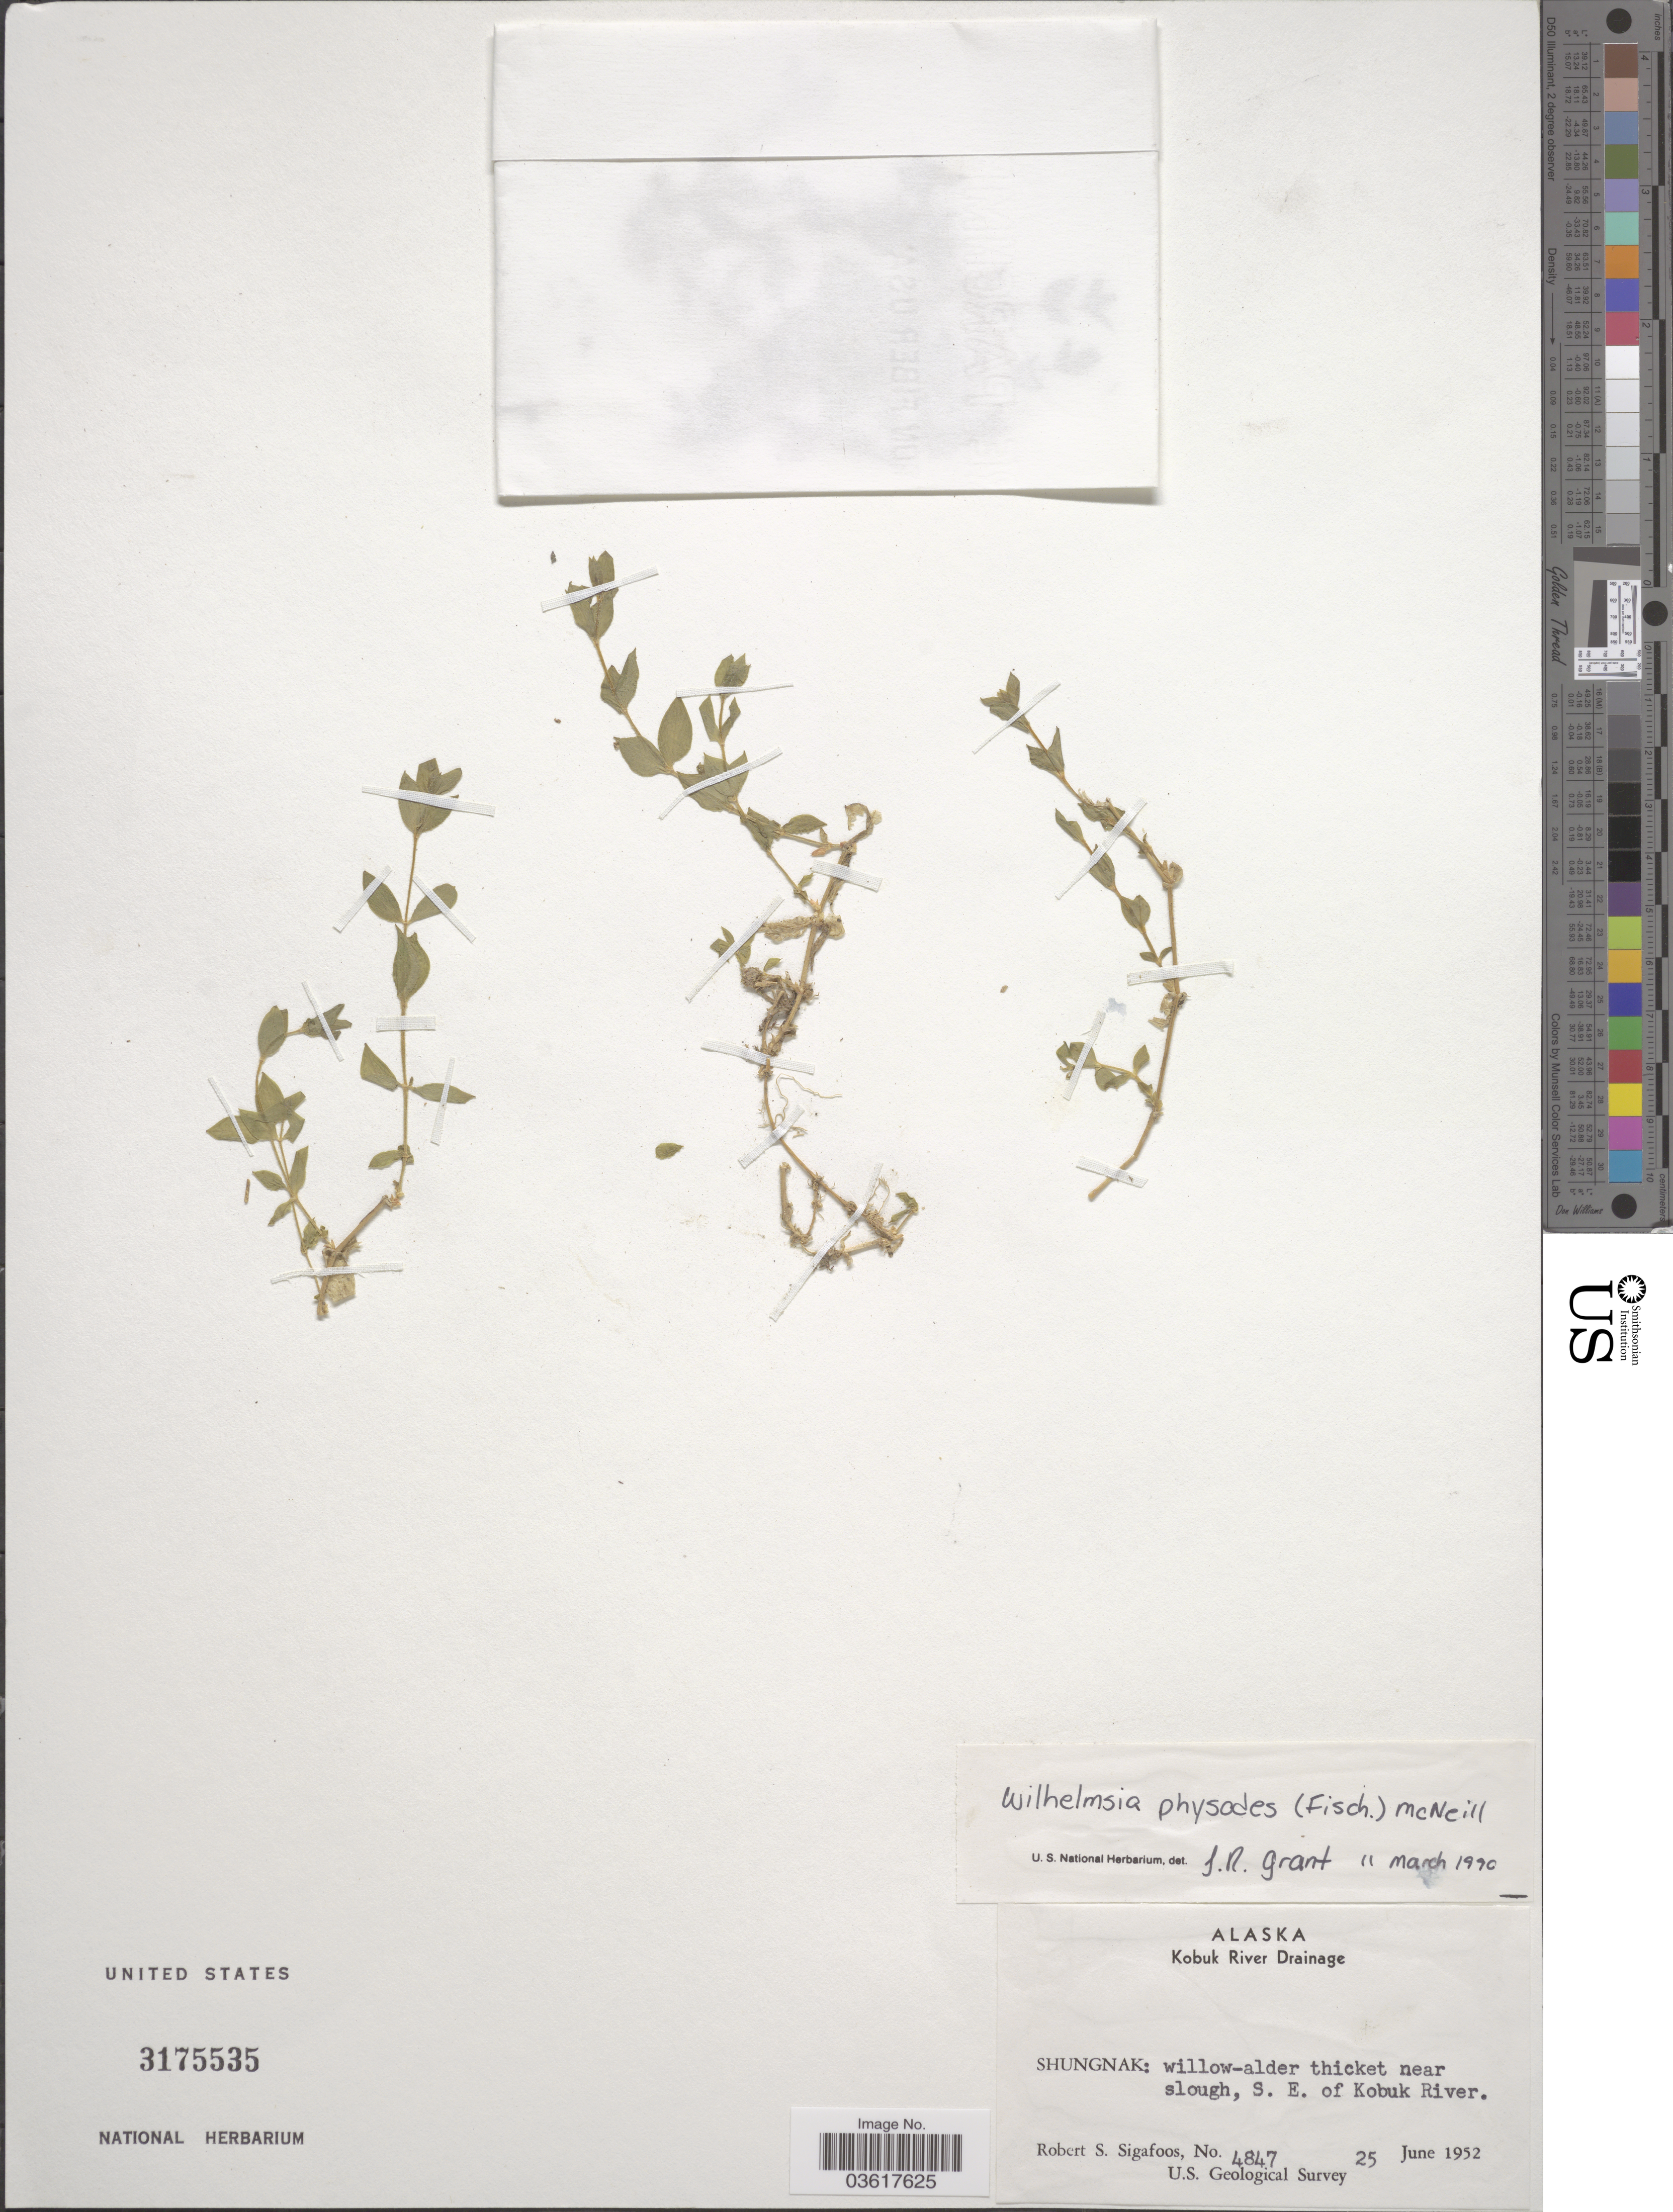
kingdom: Plantae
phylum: Tracheophyta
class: Magnoliopsida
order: Caryophyllales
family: Caryophyllaceae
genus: Wilhelmsia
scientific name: Wilhelmsia sp.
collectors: R. Sigafoos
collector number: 4847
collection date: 1952-06-25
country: United States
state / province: Alaska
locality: Shungnak: willow-alder thicket near slough, S.E. of Kobuk River.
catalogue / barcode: US 3175535